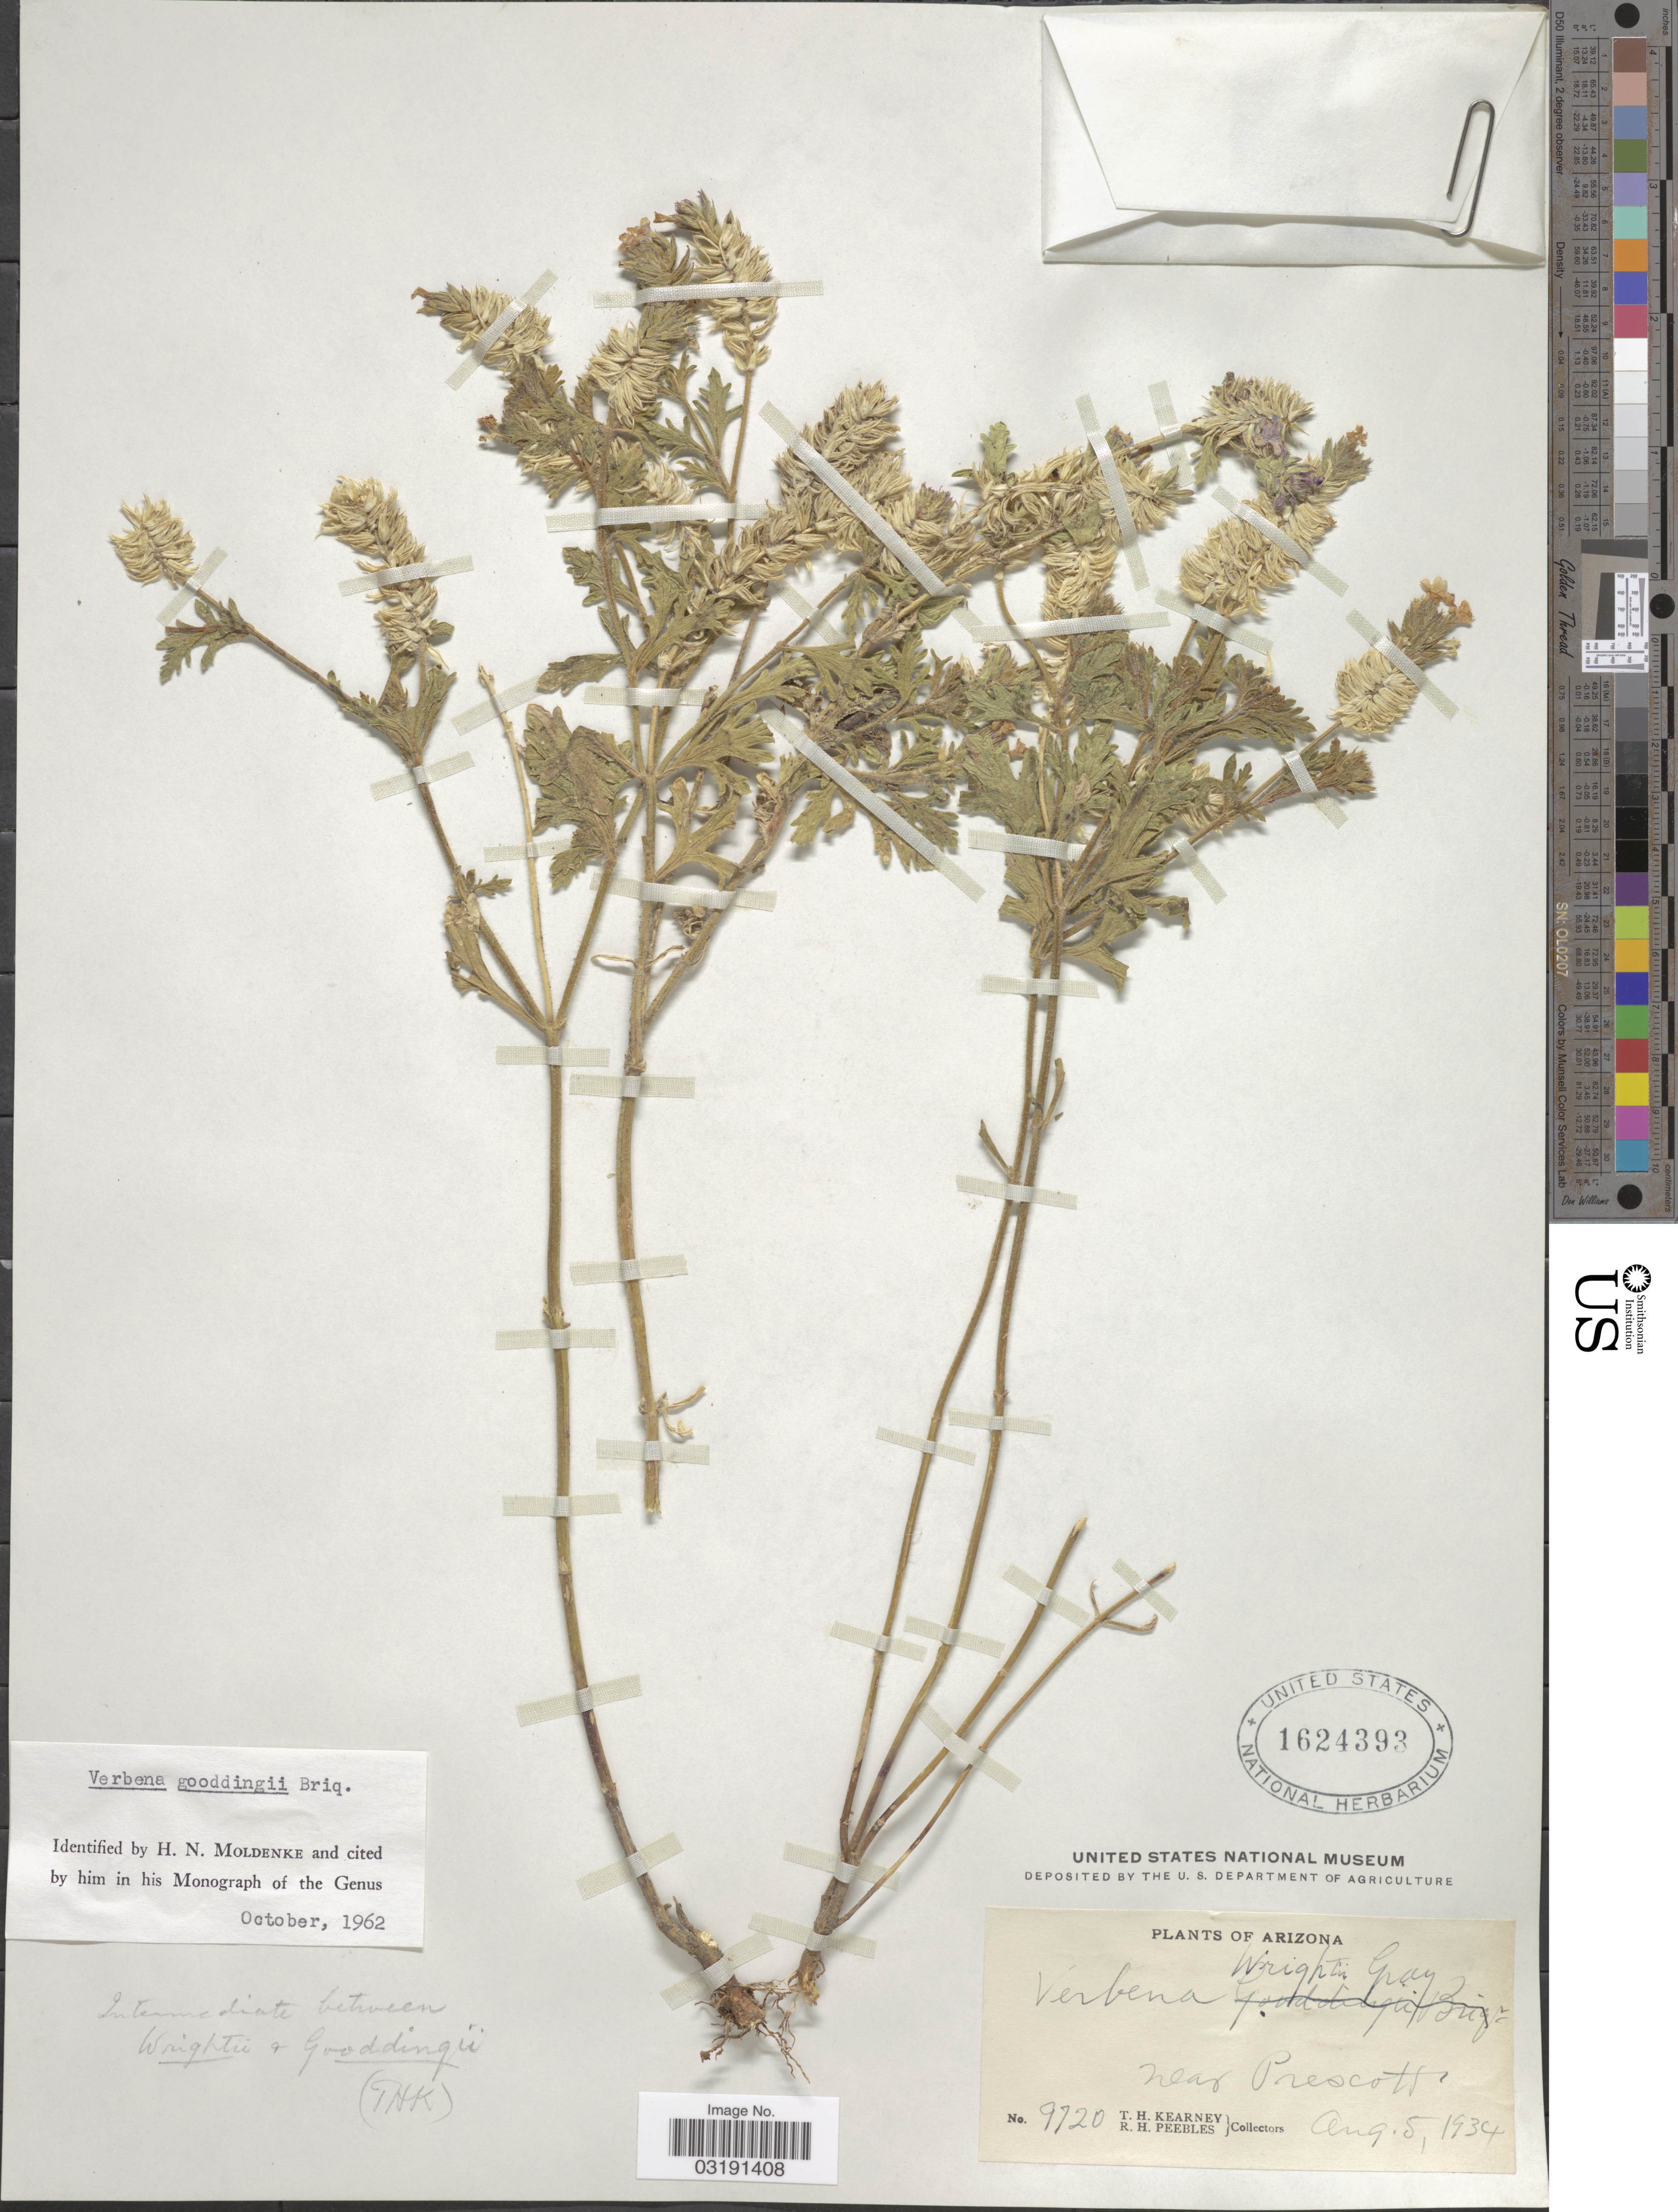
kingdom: Plantae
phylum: Tracheophyta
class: Magnoliopsida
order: Lamiales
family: Verbenaceae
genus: Verbena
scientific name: Verbena gooddingii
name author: Briq.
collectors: T. H. Kearney & R. H. Peebles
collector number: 9720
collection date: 1934-08-05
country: United States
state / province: Arizona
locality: Near Prescott.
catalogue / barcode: US 1624393